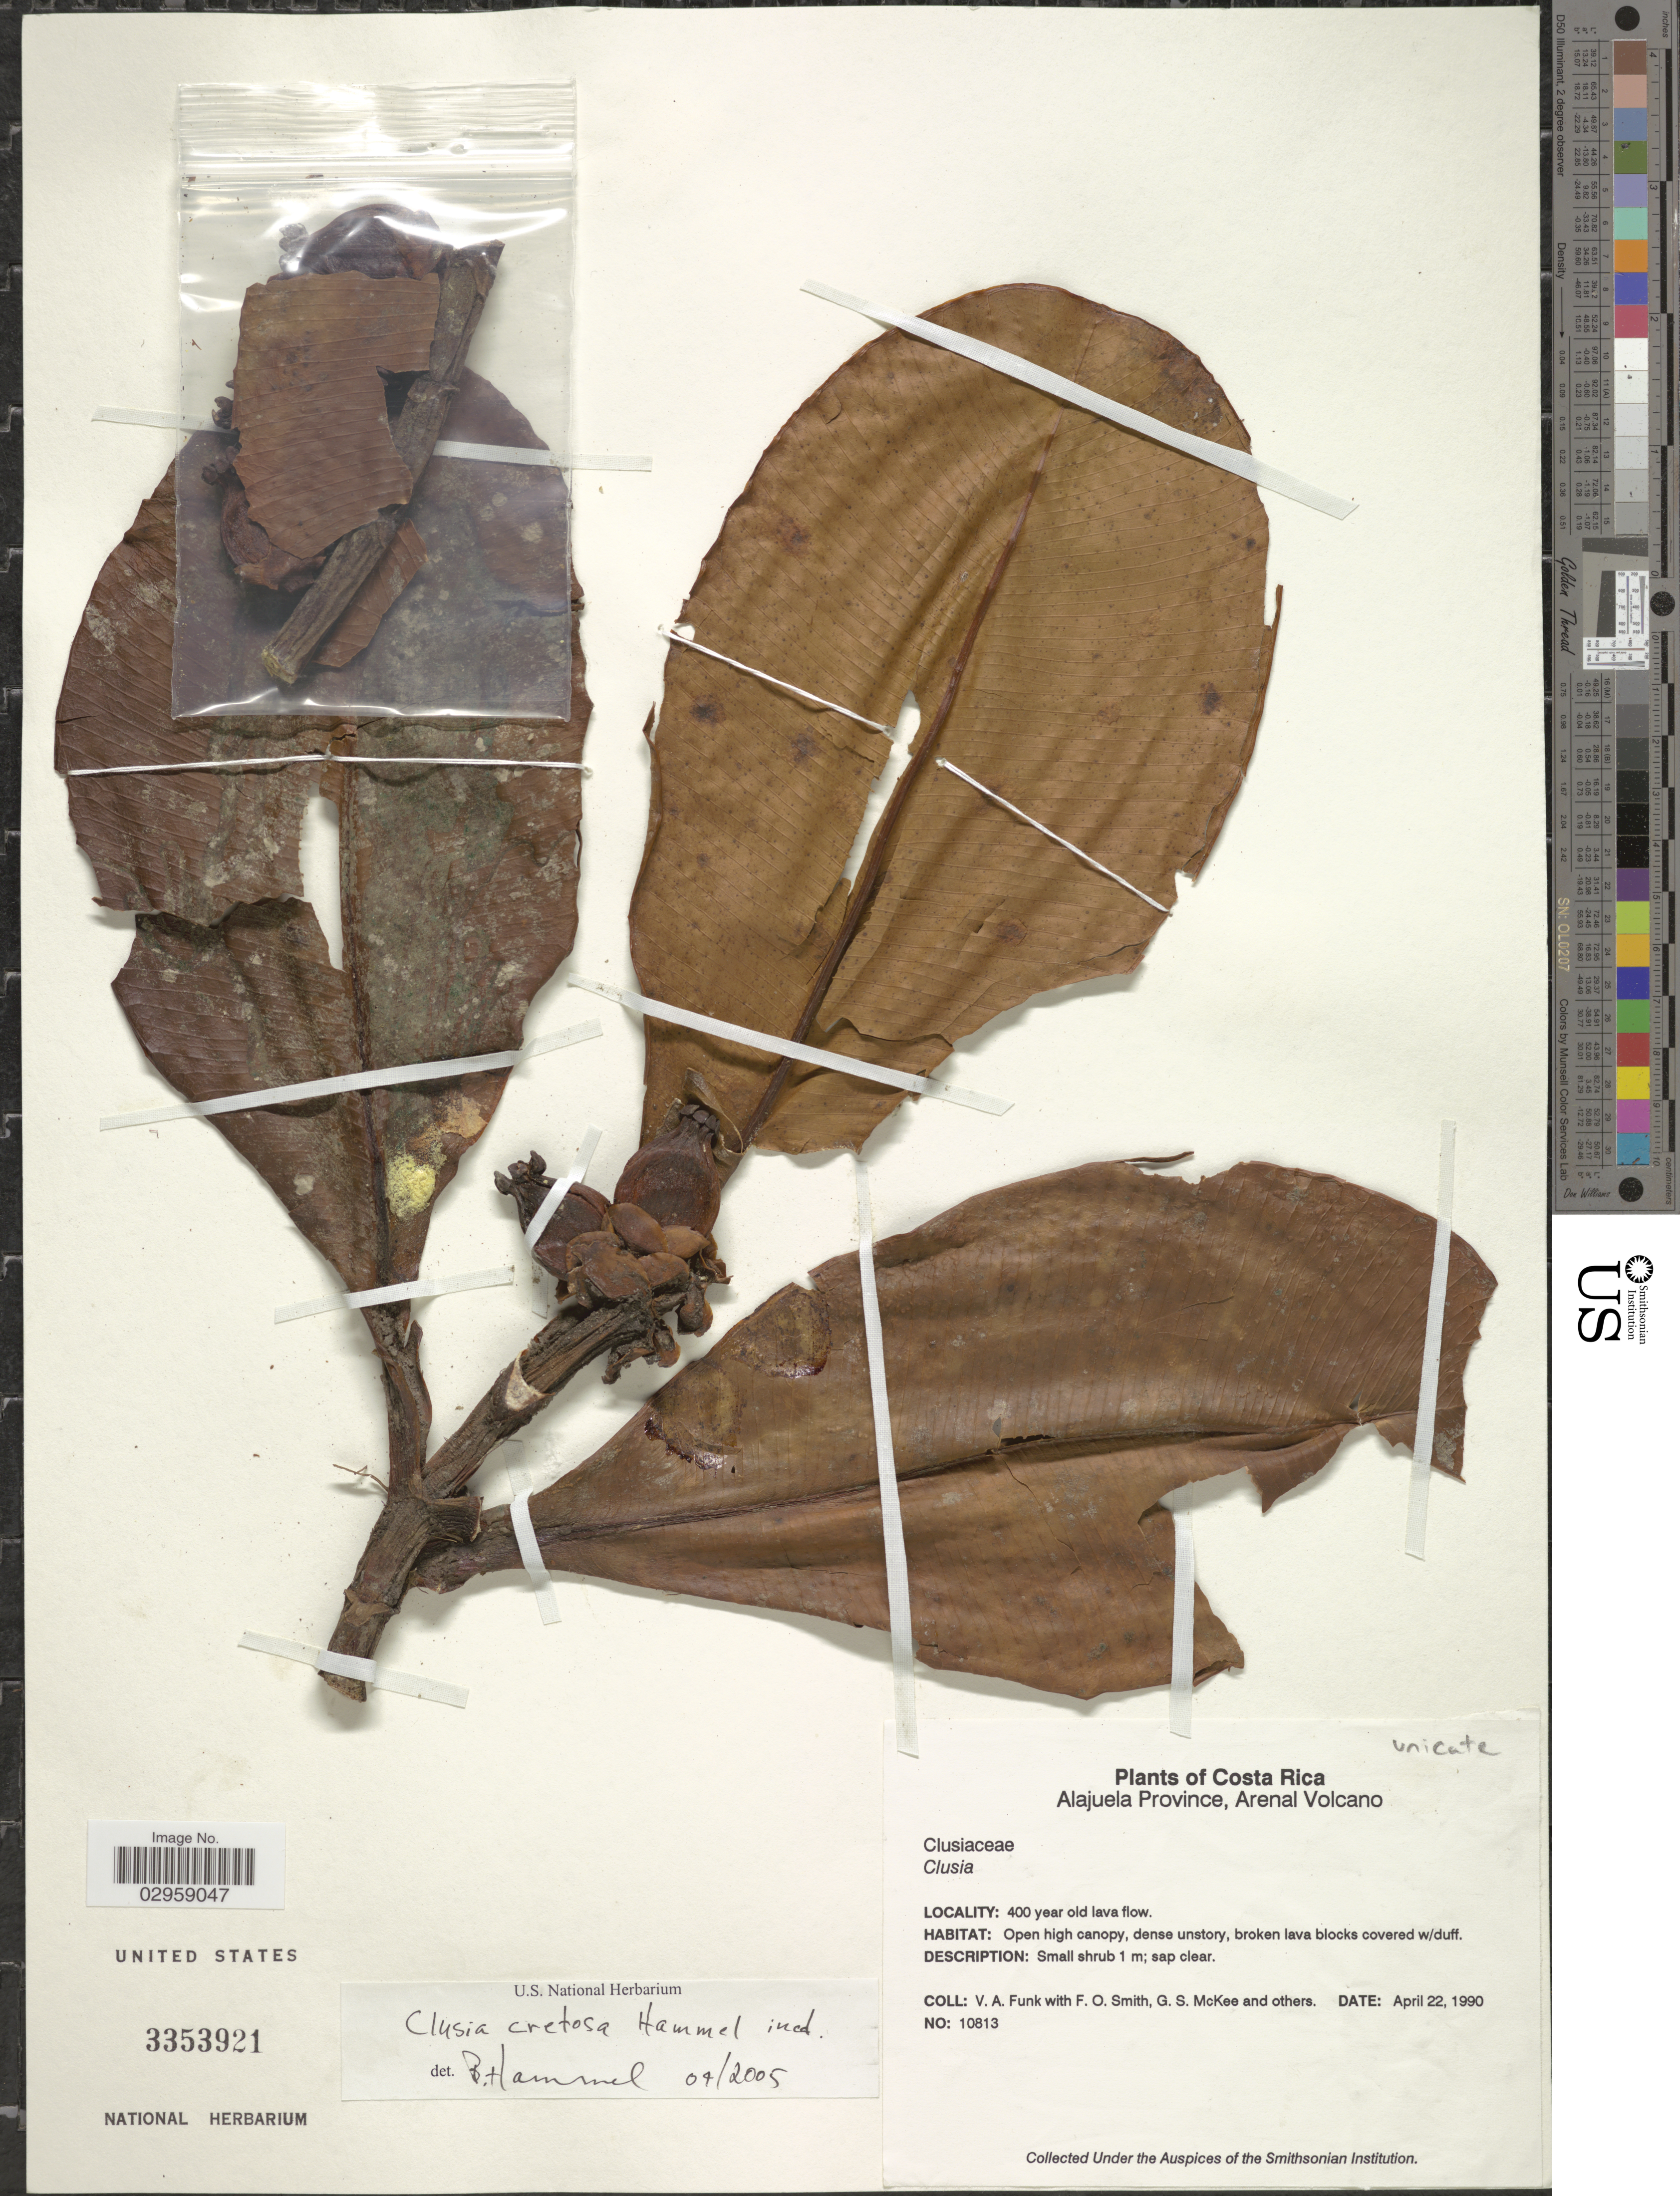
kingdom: Plantae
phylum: Tracheophyta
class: Magnoliopsida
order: Malpighiales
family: Clusiaceae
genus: Clusia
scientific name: Clusia cretosa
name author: Hammel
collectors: V. Funk, F. Smith, G. S. McKee & et al.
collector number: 10813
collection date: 1990-04-22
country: Costa Rica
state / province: Alajuela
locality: Arenal Volcano. 400 year old lava flow.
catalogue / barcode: US 3353921